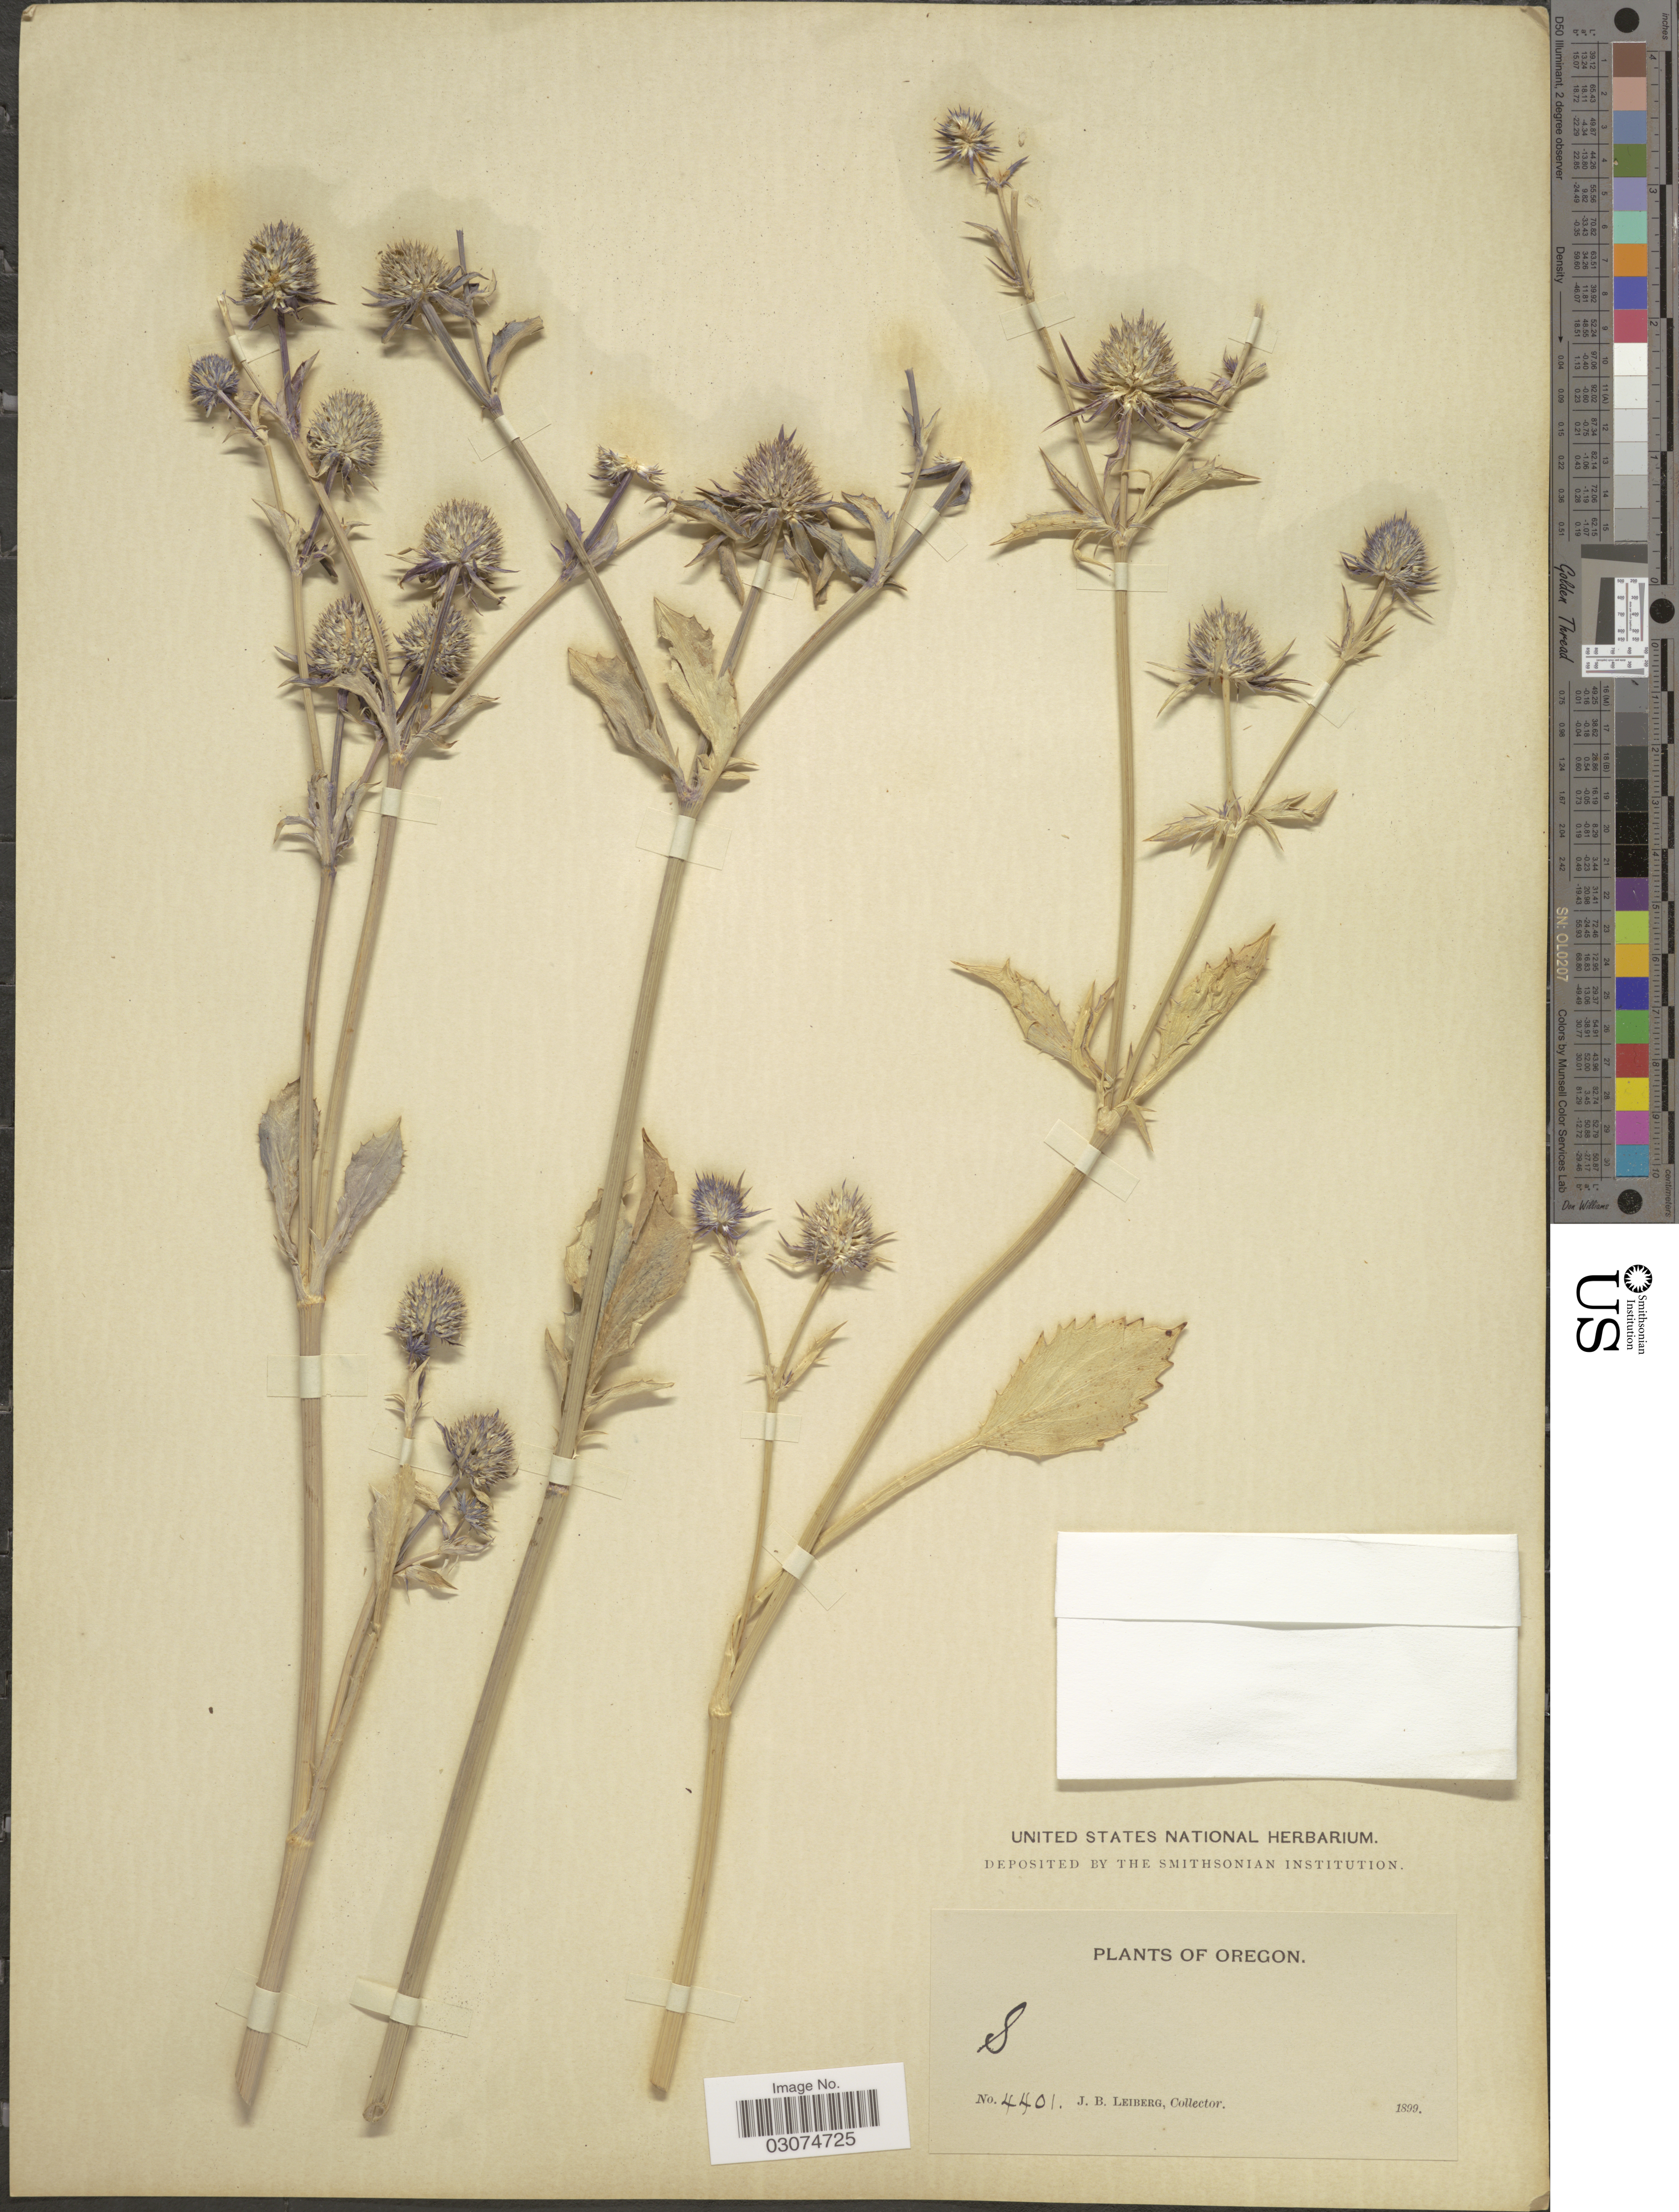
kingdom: Plantae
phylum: Tracheophyta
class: Magnoliopsida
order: Apiales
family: Apiaceae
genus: Eryngium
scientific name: Eryngium articulatum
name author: Hook.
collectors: J. B. Leiberg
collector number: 4401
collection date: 1899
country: United States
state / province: Oregon